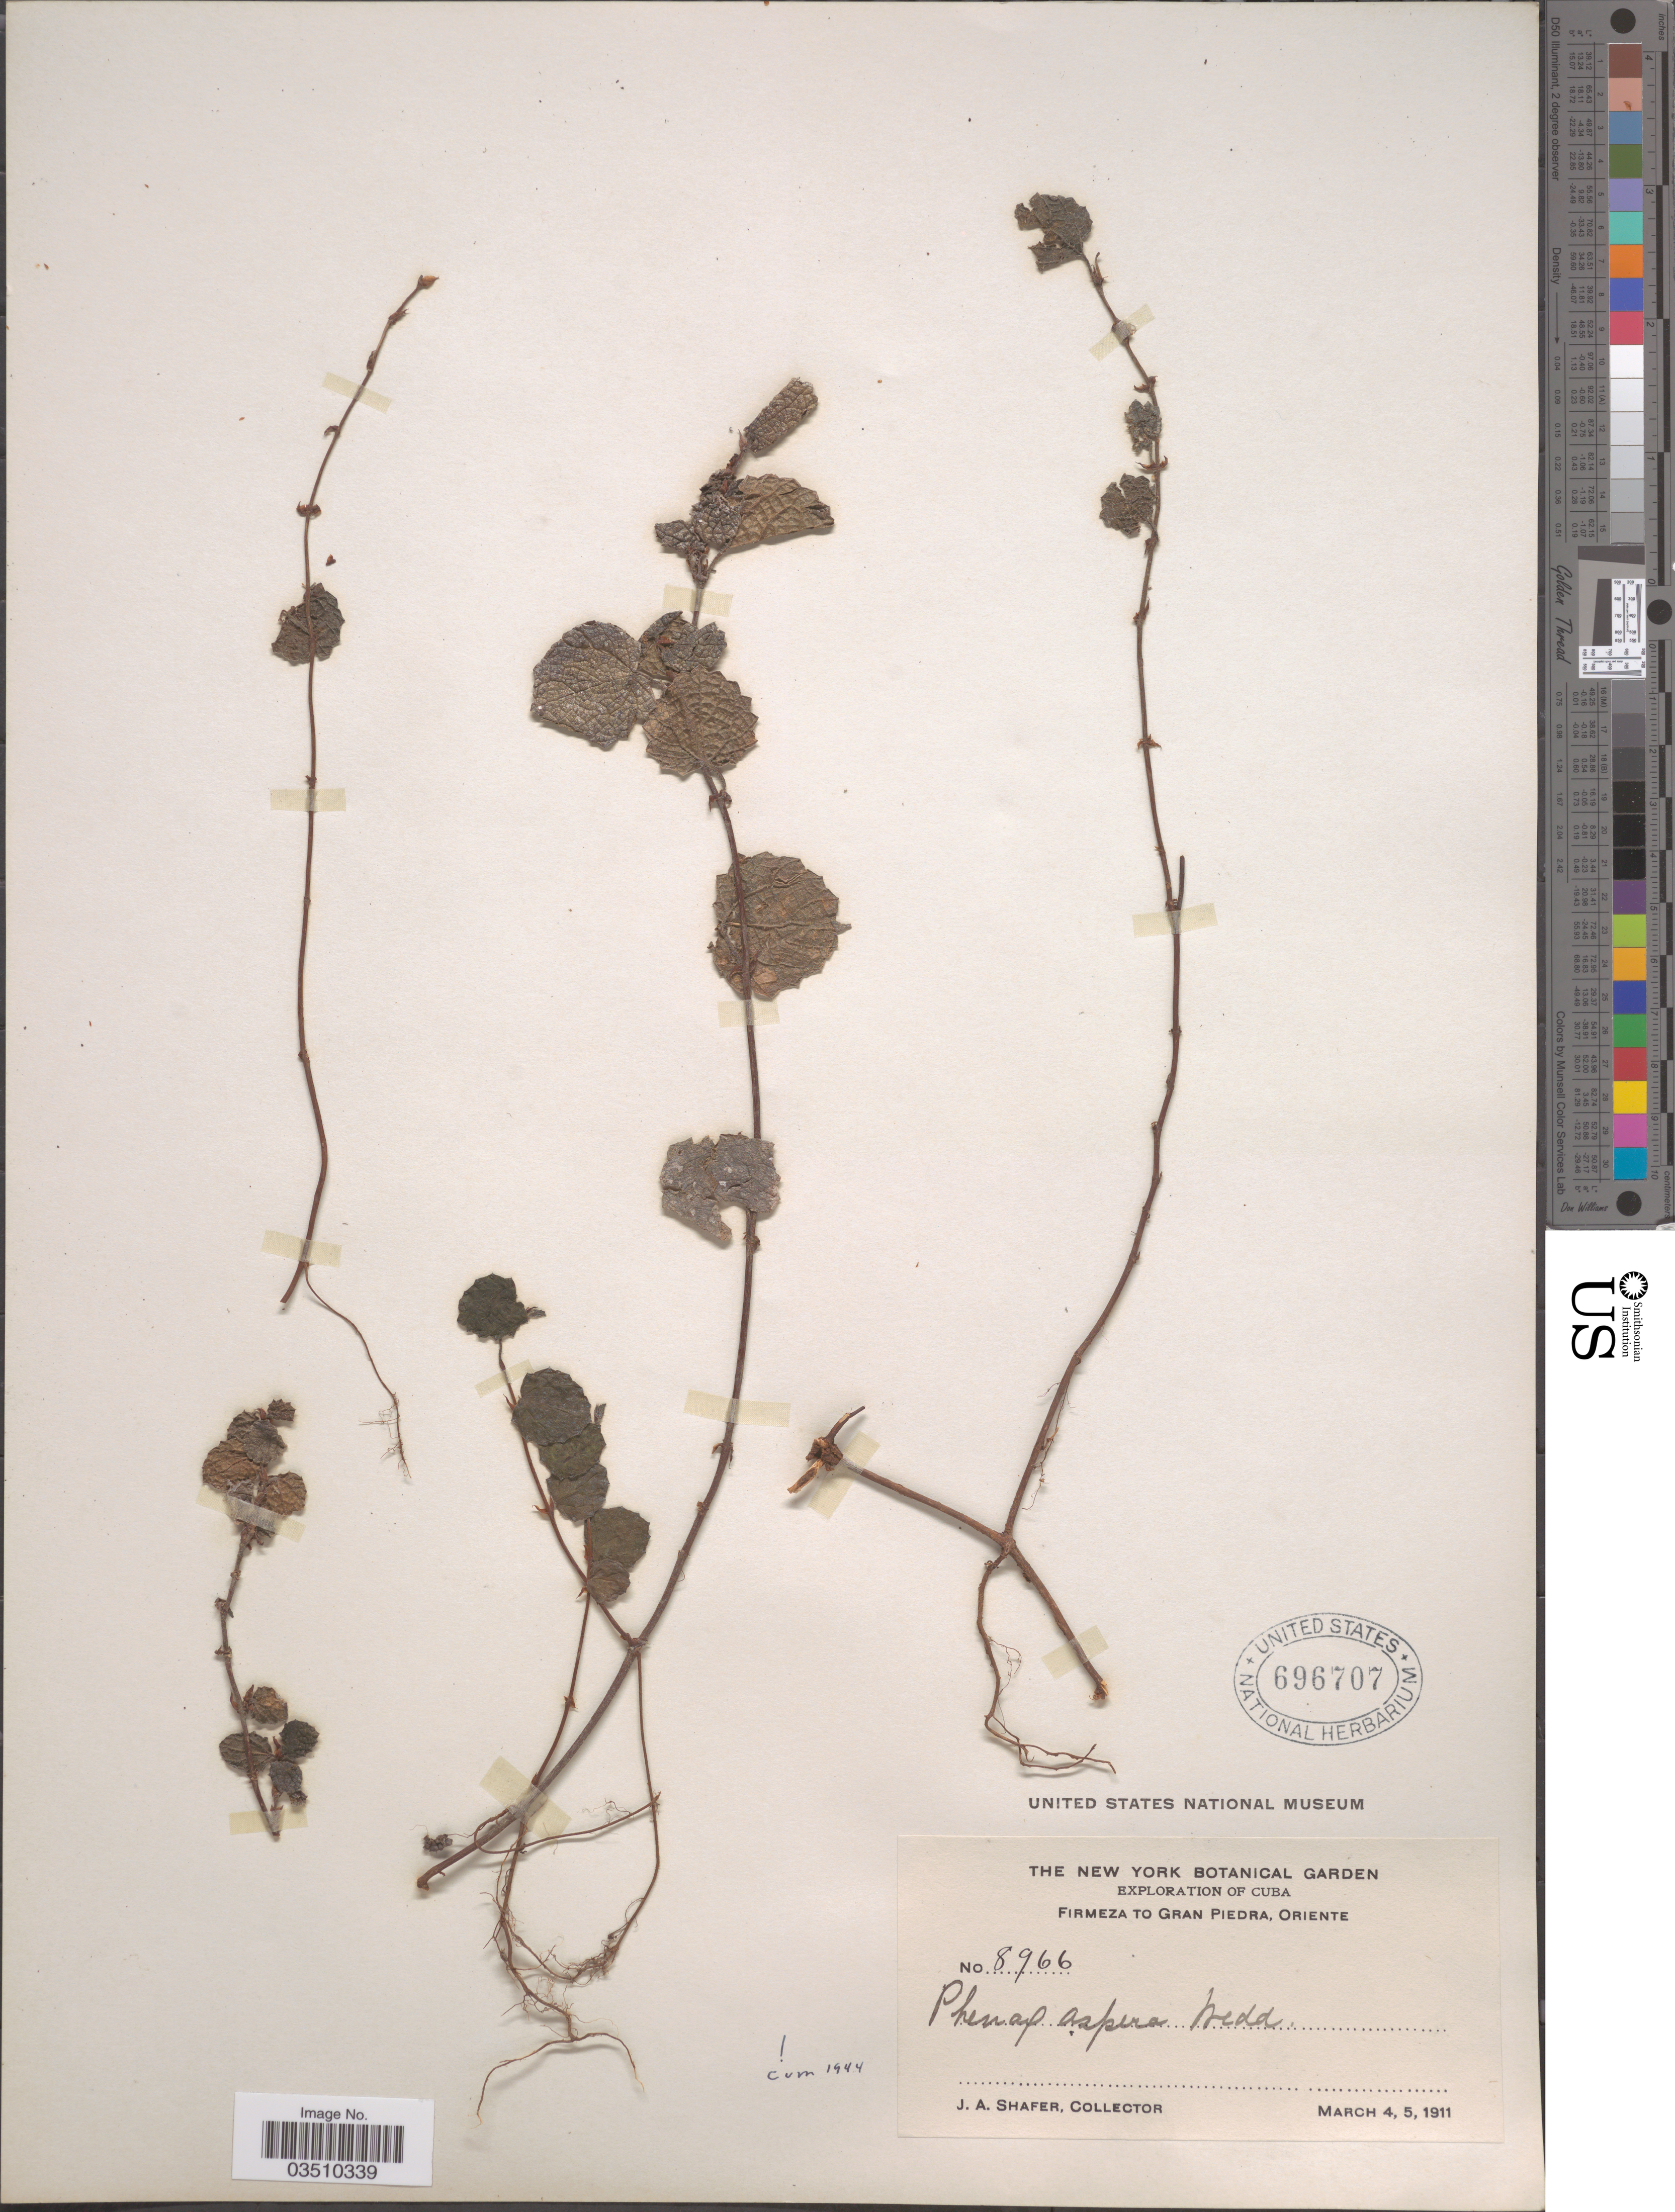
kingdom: Plantae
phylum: Tracheophyta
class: Magnoliopsida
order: Rosales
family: Urticaceae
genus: Phenax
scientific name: Phenax asper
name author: Wedd.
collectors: J. A. Shafer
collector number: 8966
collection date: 1911-03-04/1911-03-05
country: Cuba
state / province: Oriente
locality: Firmeza to Gran Piedra.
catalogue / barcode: US 696707